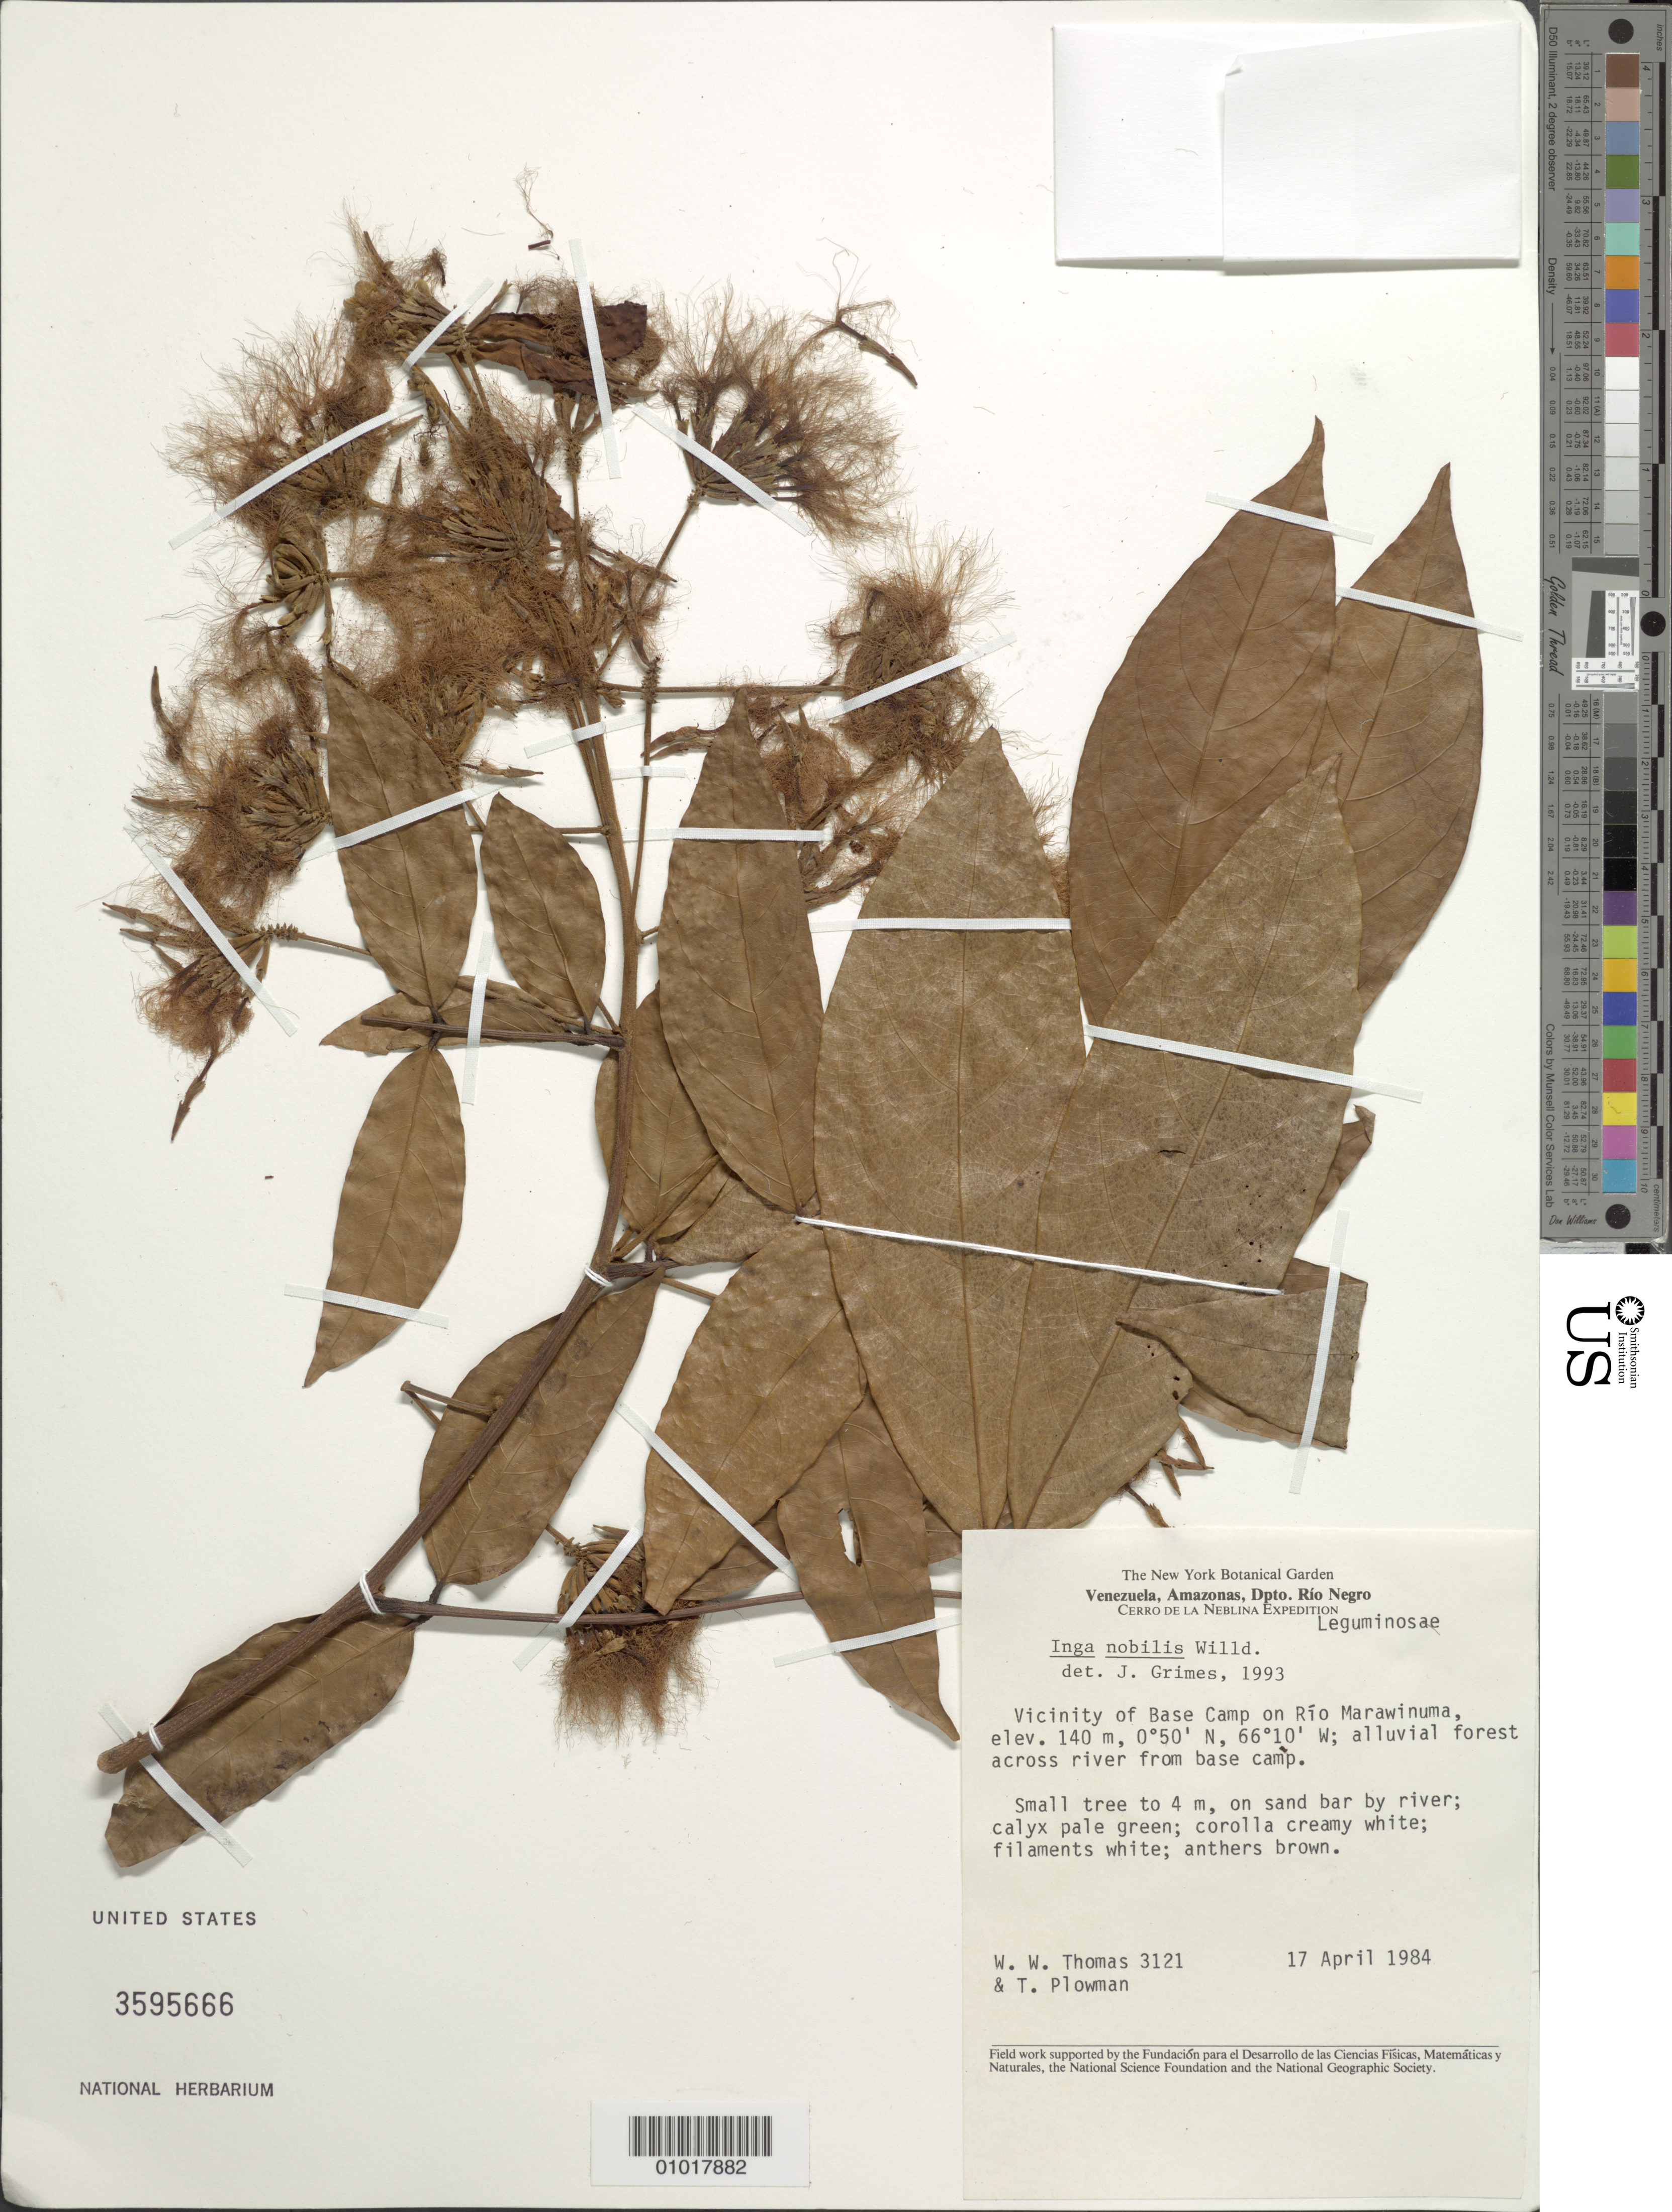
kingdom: Plantae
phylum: Tracheophyta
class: Magnoliopsida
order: Fabales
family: Fabaceae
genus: Inga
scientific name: Inga nobilis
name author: Willd.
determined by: Grimes, J.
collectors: W. W. Thomas & T. Plowman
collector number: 3121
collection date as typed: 17-Apr-84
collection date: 1984-04-17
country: Venezuela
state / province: Amazonas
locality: Vicinity of Base Camp on Rio Marawinuma; alluvial forest across river from Base Camp.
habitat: On sand bar by river.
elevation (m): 140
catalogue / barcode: US 3595666